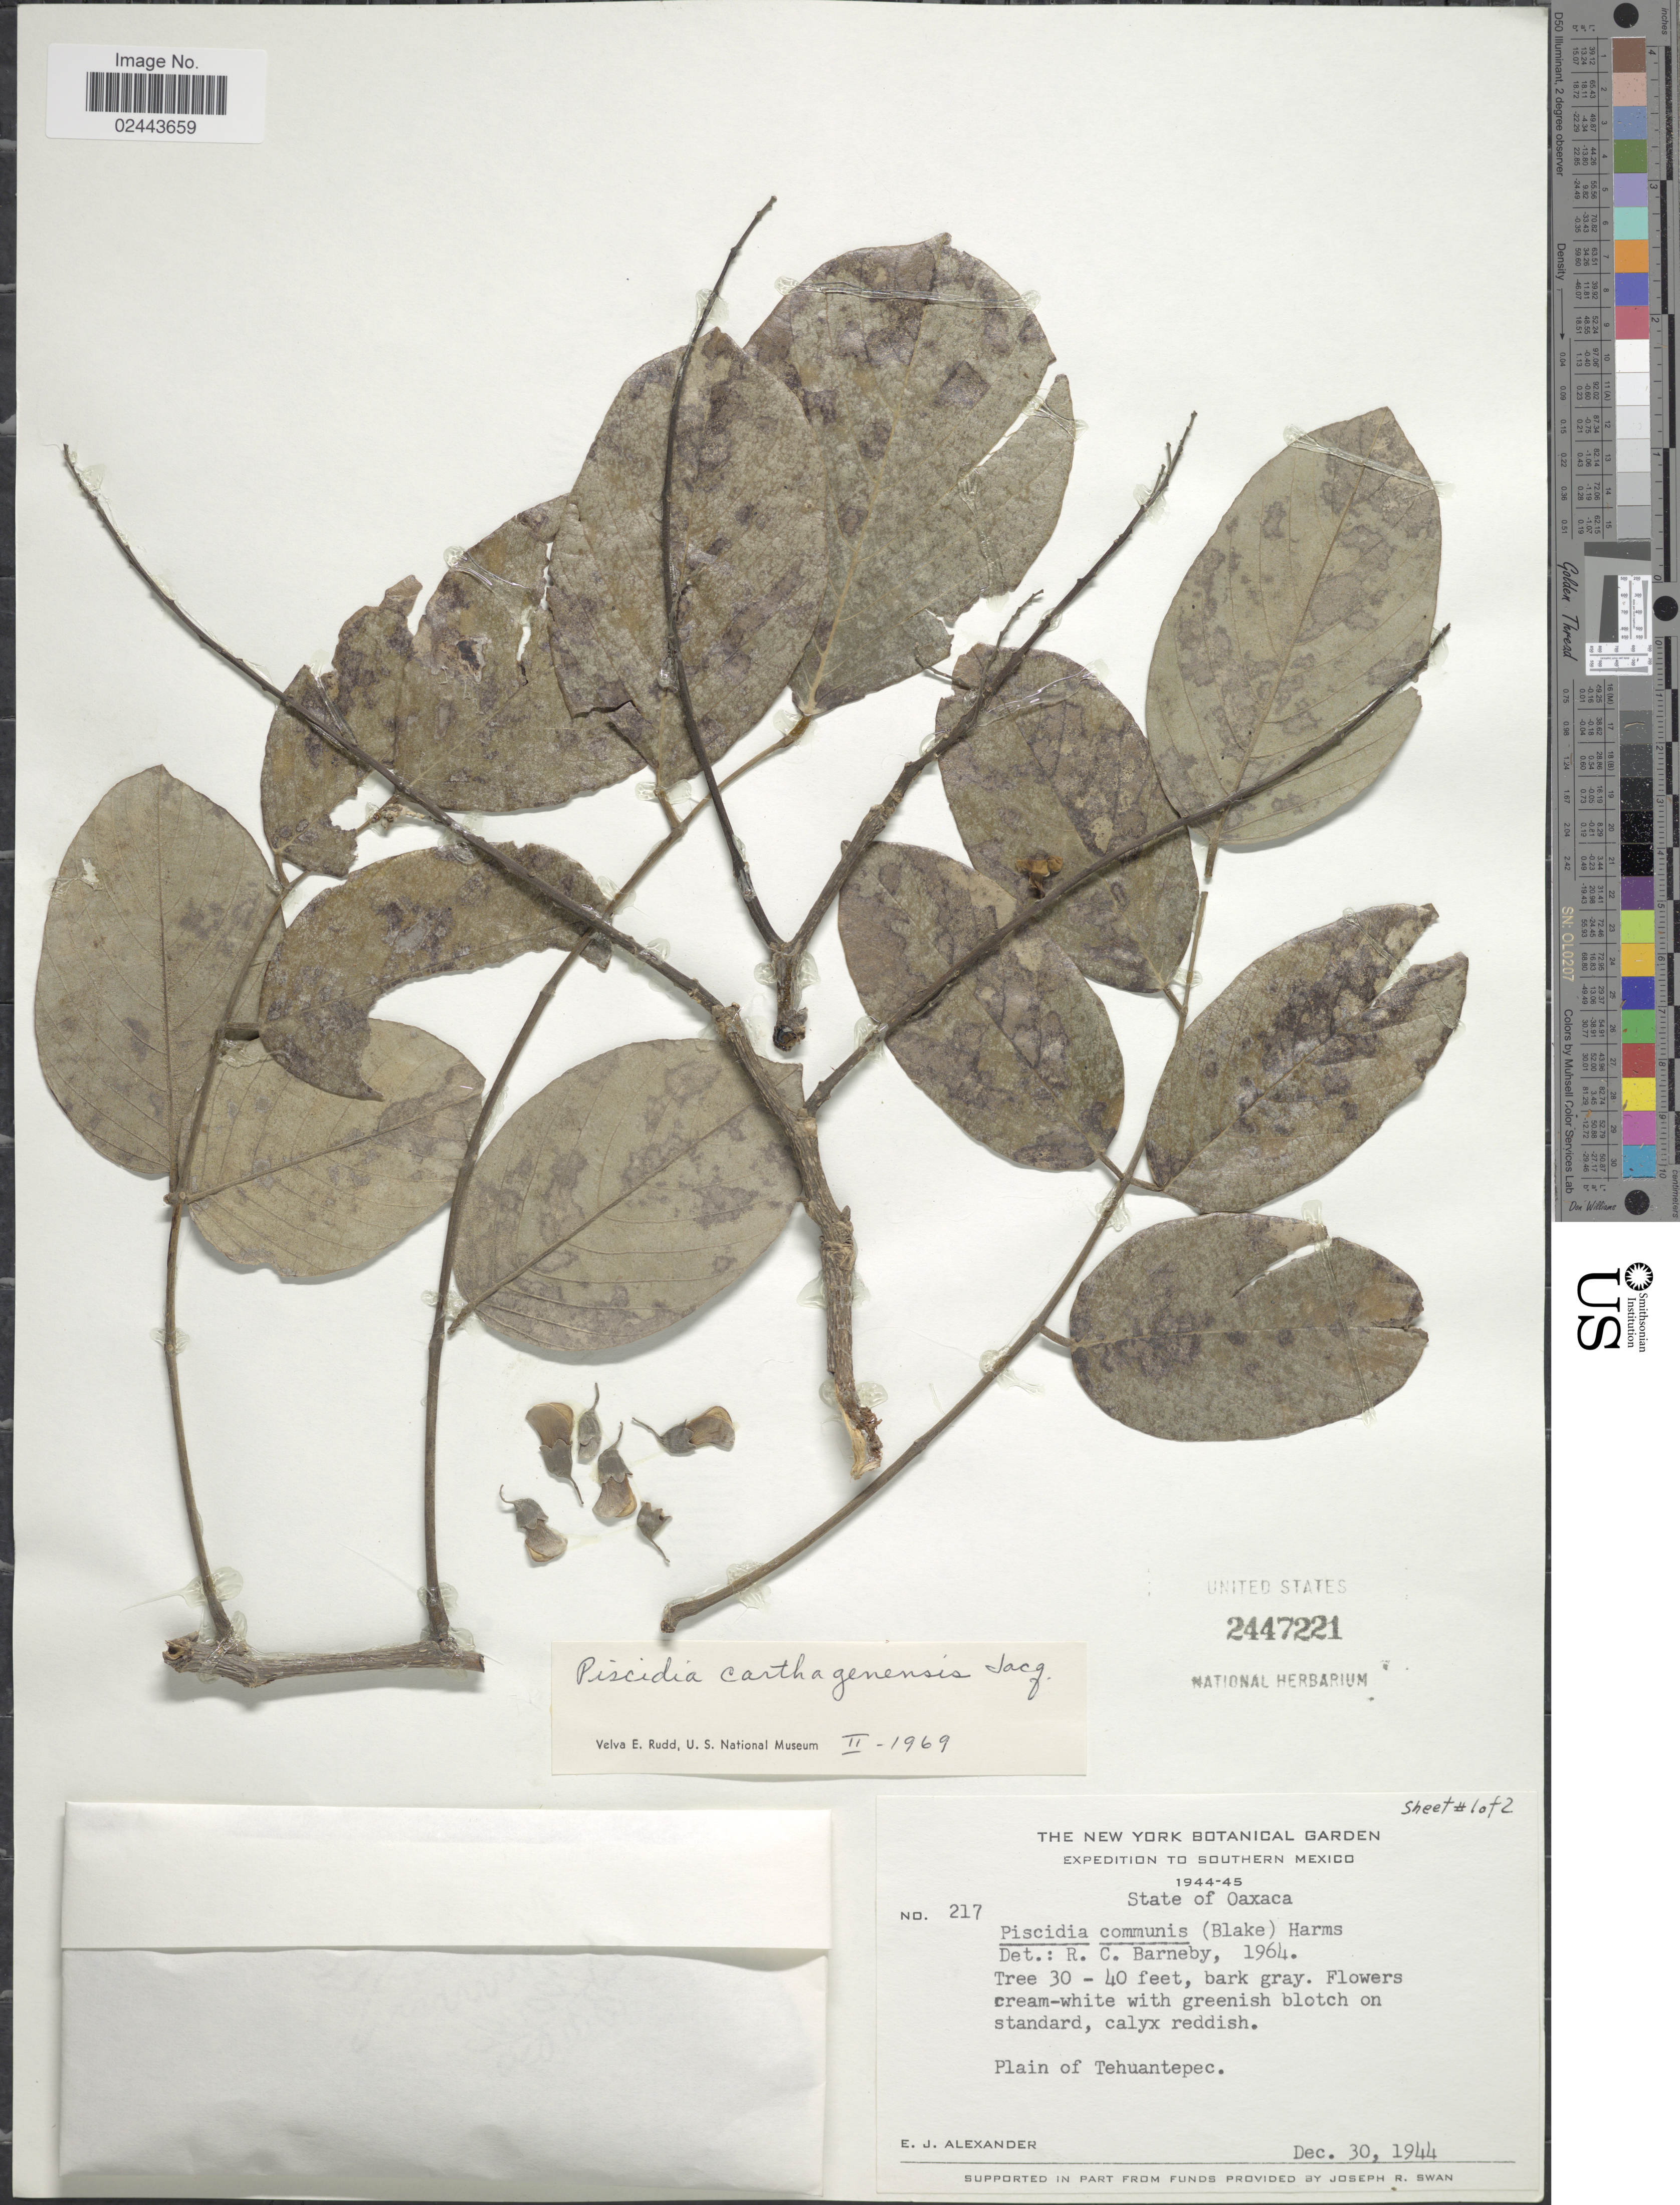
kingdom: Plantae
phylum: Tracheophyta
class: Magnoliopsida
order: Fabales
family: Fabaceae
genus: Piscidia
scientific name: Piscidia carthagenensis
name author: Jacq.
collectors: E. J. Alexander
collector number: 217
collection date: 1944-12-30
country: Mexico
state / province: Oaxaca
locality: Southern Mexico, Plain of Tehuantepec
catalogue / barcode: US 2447221